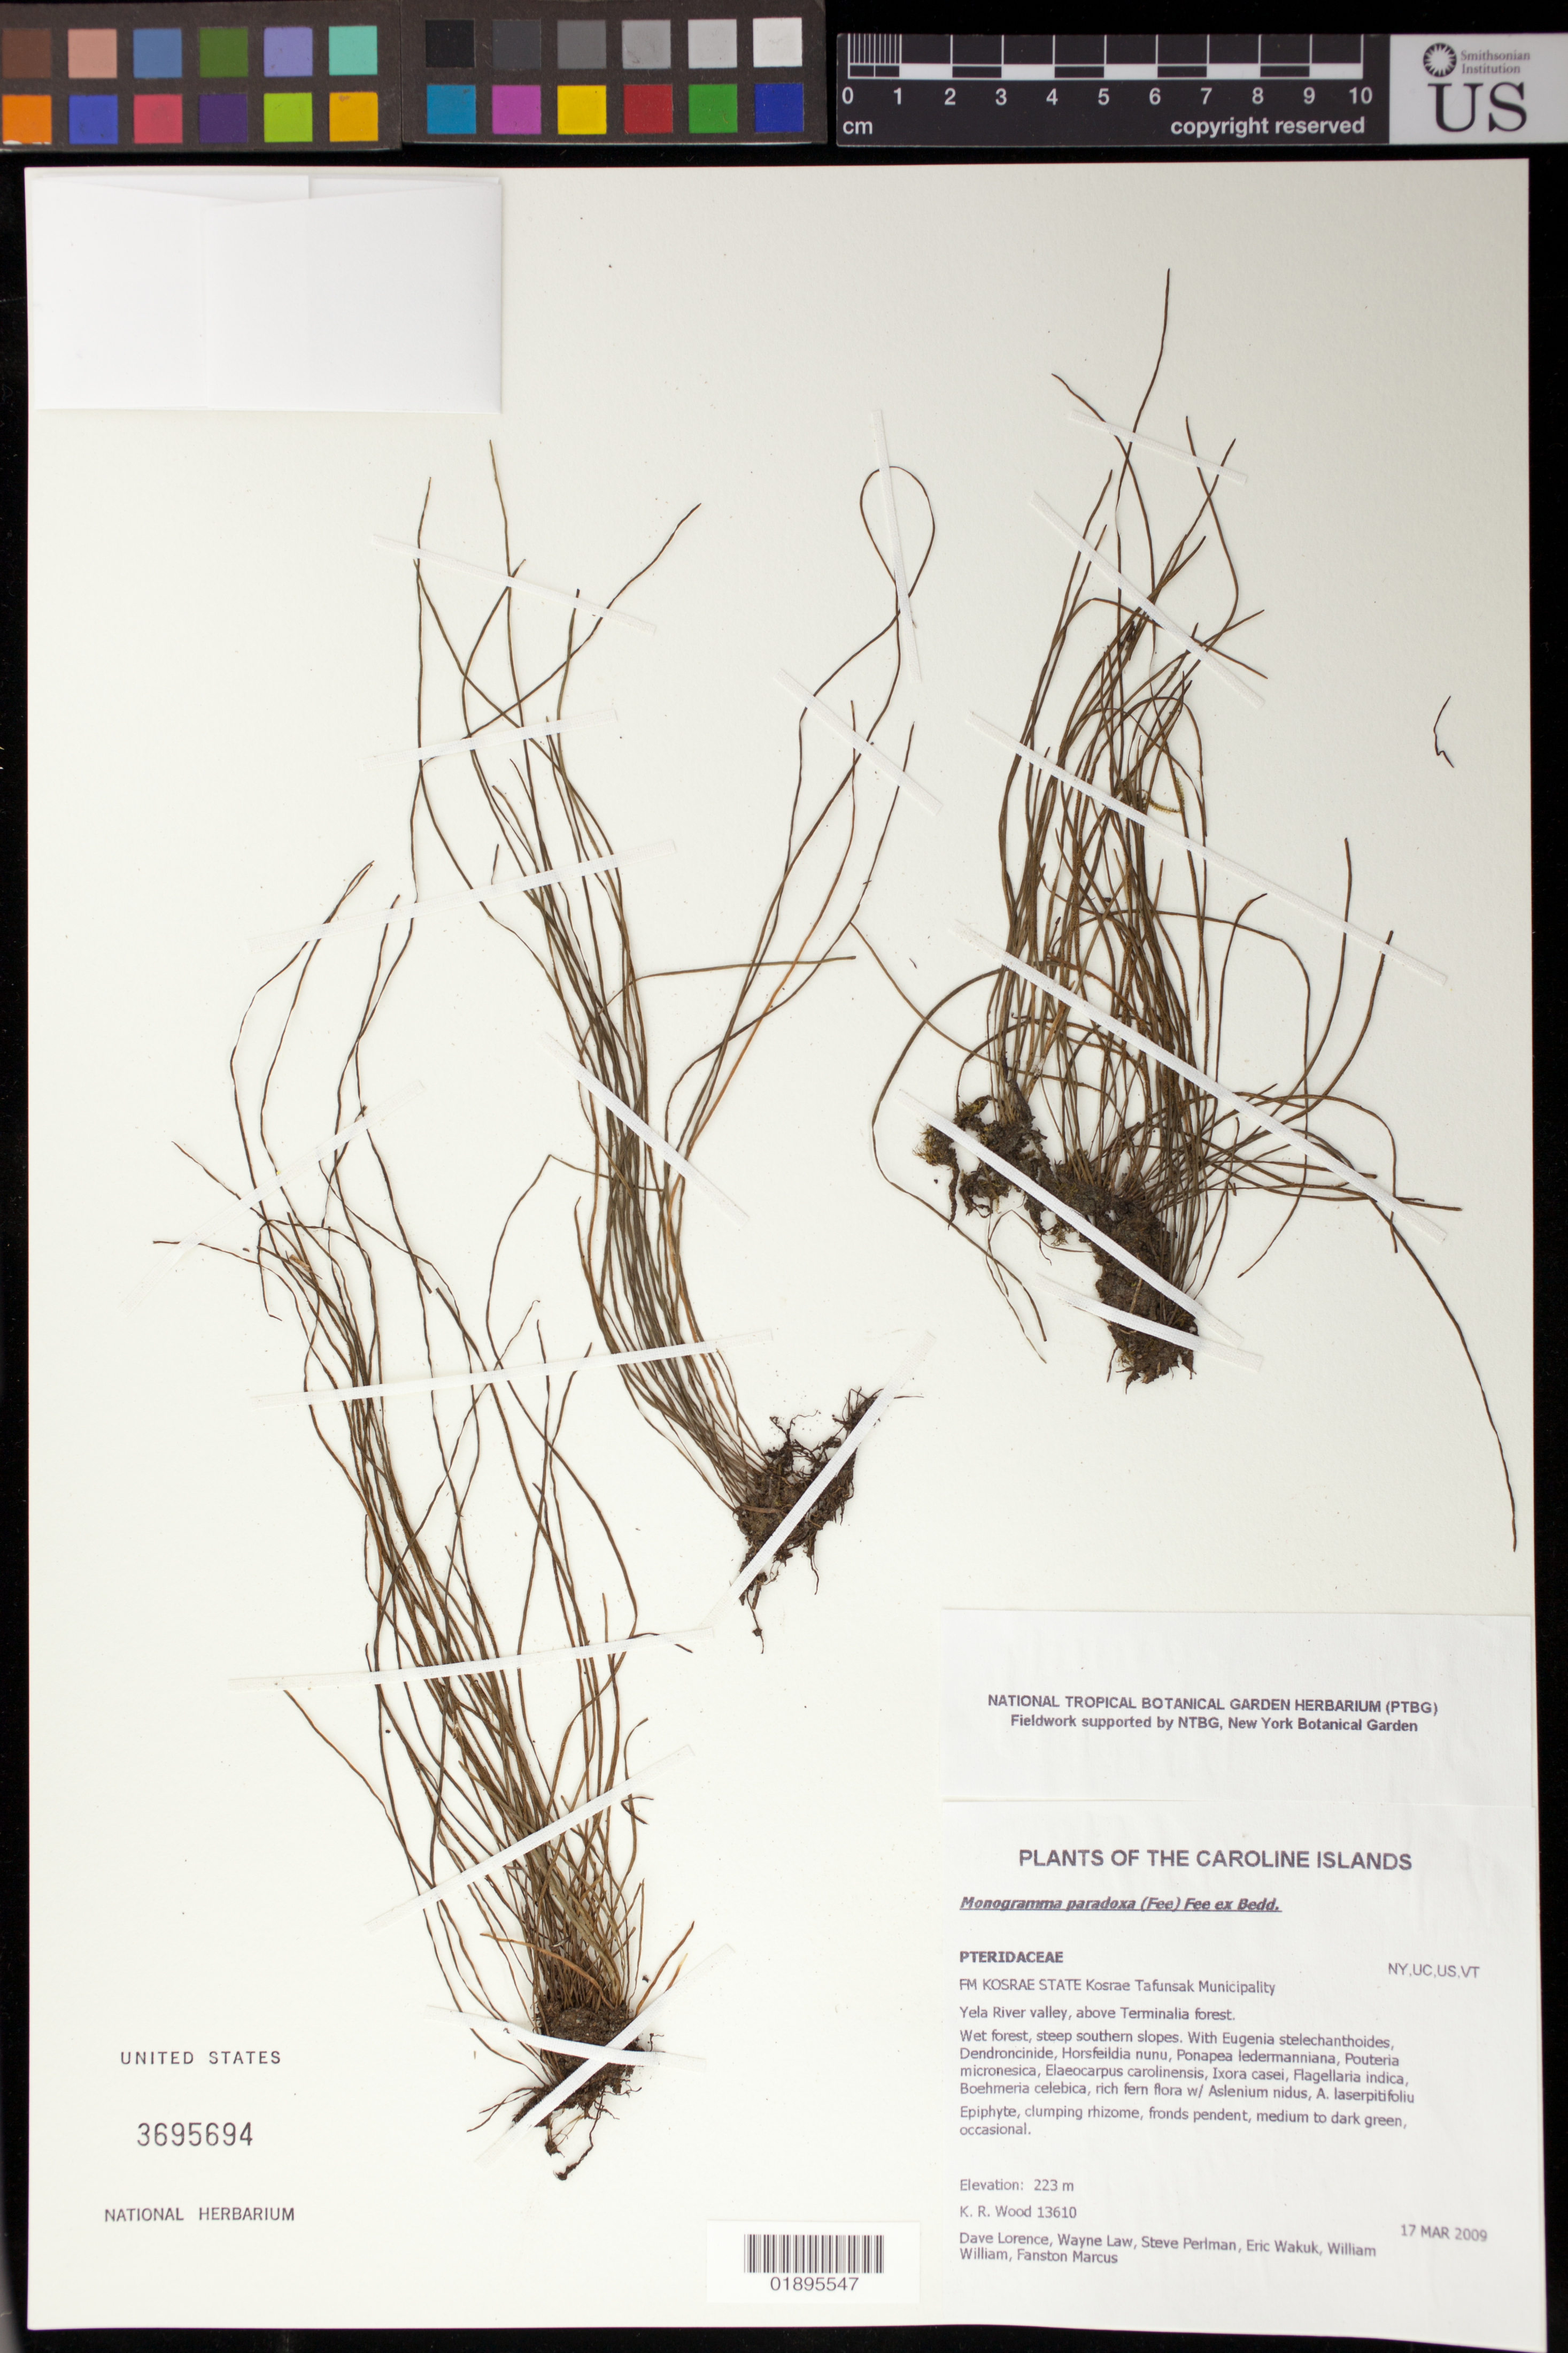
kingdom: Plantae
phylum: Tracheophyta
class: Polypodiopsida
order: Polypodiales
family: Pteridaceae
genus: Vaginularia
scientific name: Vaginularia paradoxa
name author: (Fée) Mett. ex Miq.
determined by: Schuettpelz, E., (US), Smithsonian Institution - National Museum of Natural History (UNITED STATES)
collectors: K. R. Wood, D. Lorence, W. Law, S. P. Perlman, E. Wakuk, W. William & F. Marcus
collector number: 13610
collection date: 2009-03-17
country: Micronesia, Federated States of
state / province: Kosrae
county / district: Tafunsak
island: Kosrae [Kusaie]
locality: Yela River Valley, above Terminalia forest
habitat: Wet forest, steep southern slopes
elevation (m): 223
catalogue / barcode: US 3695694